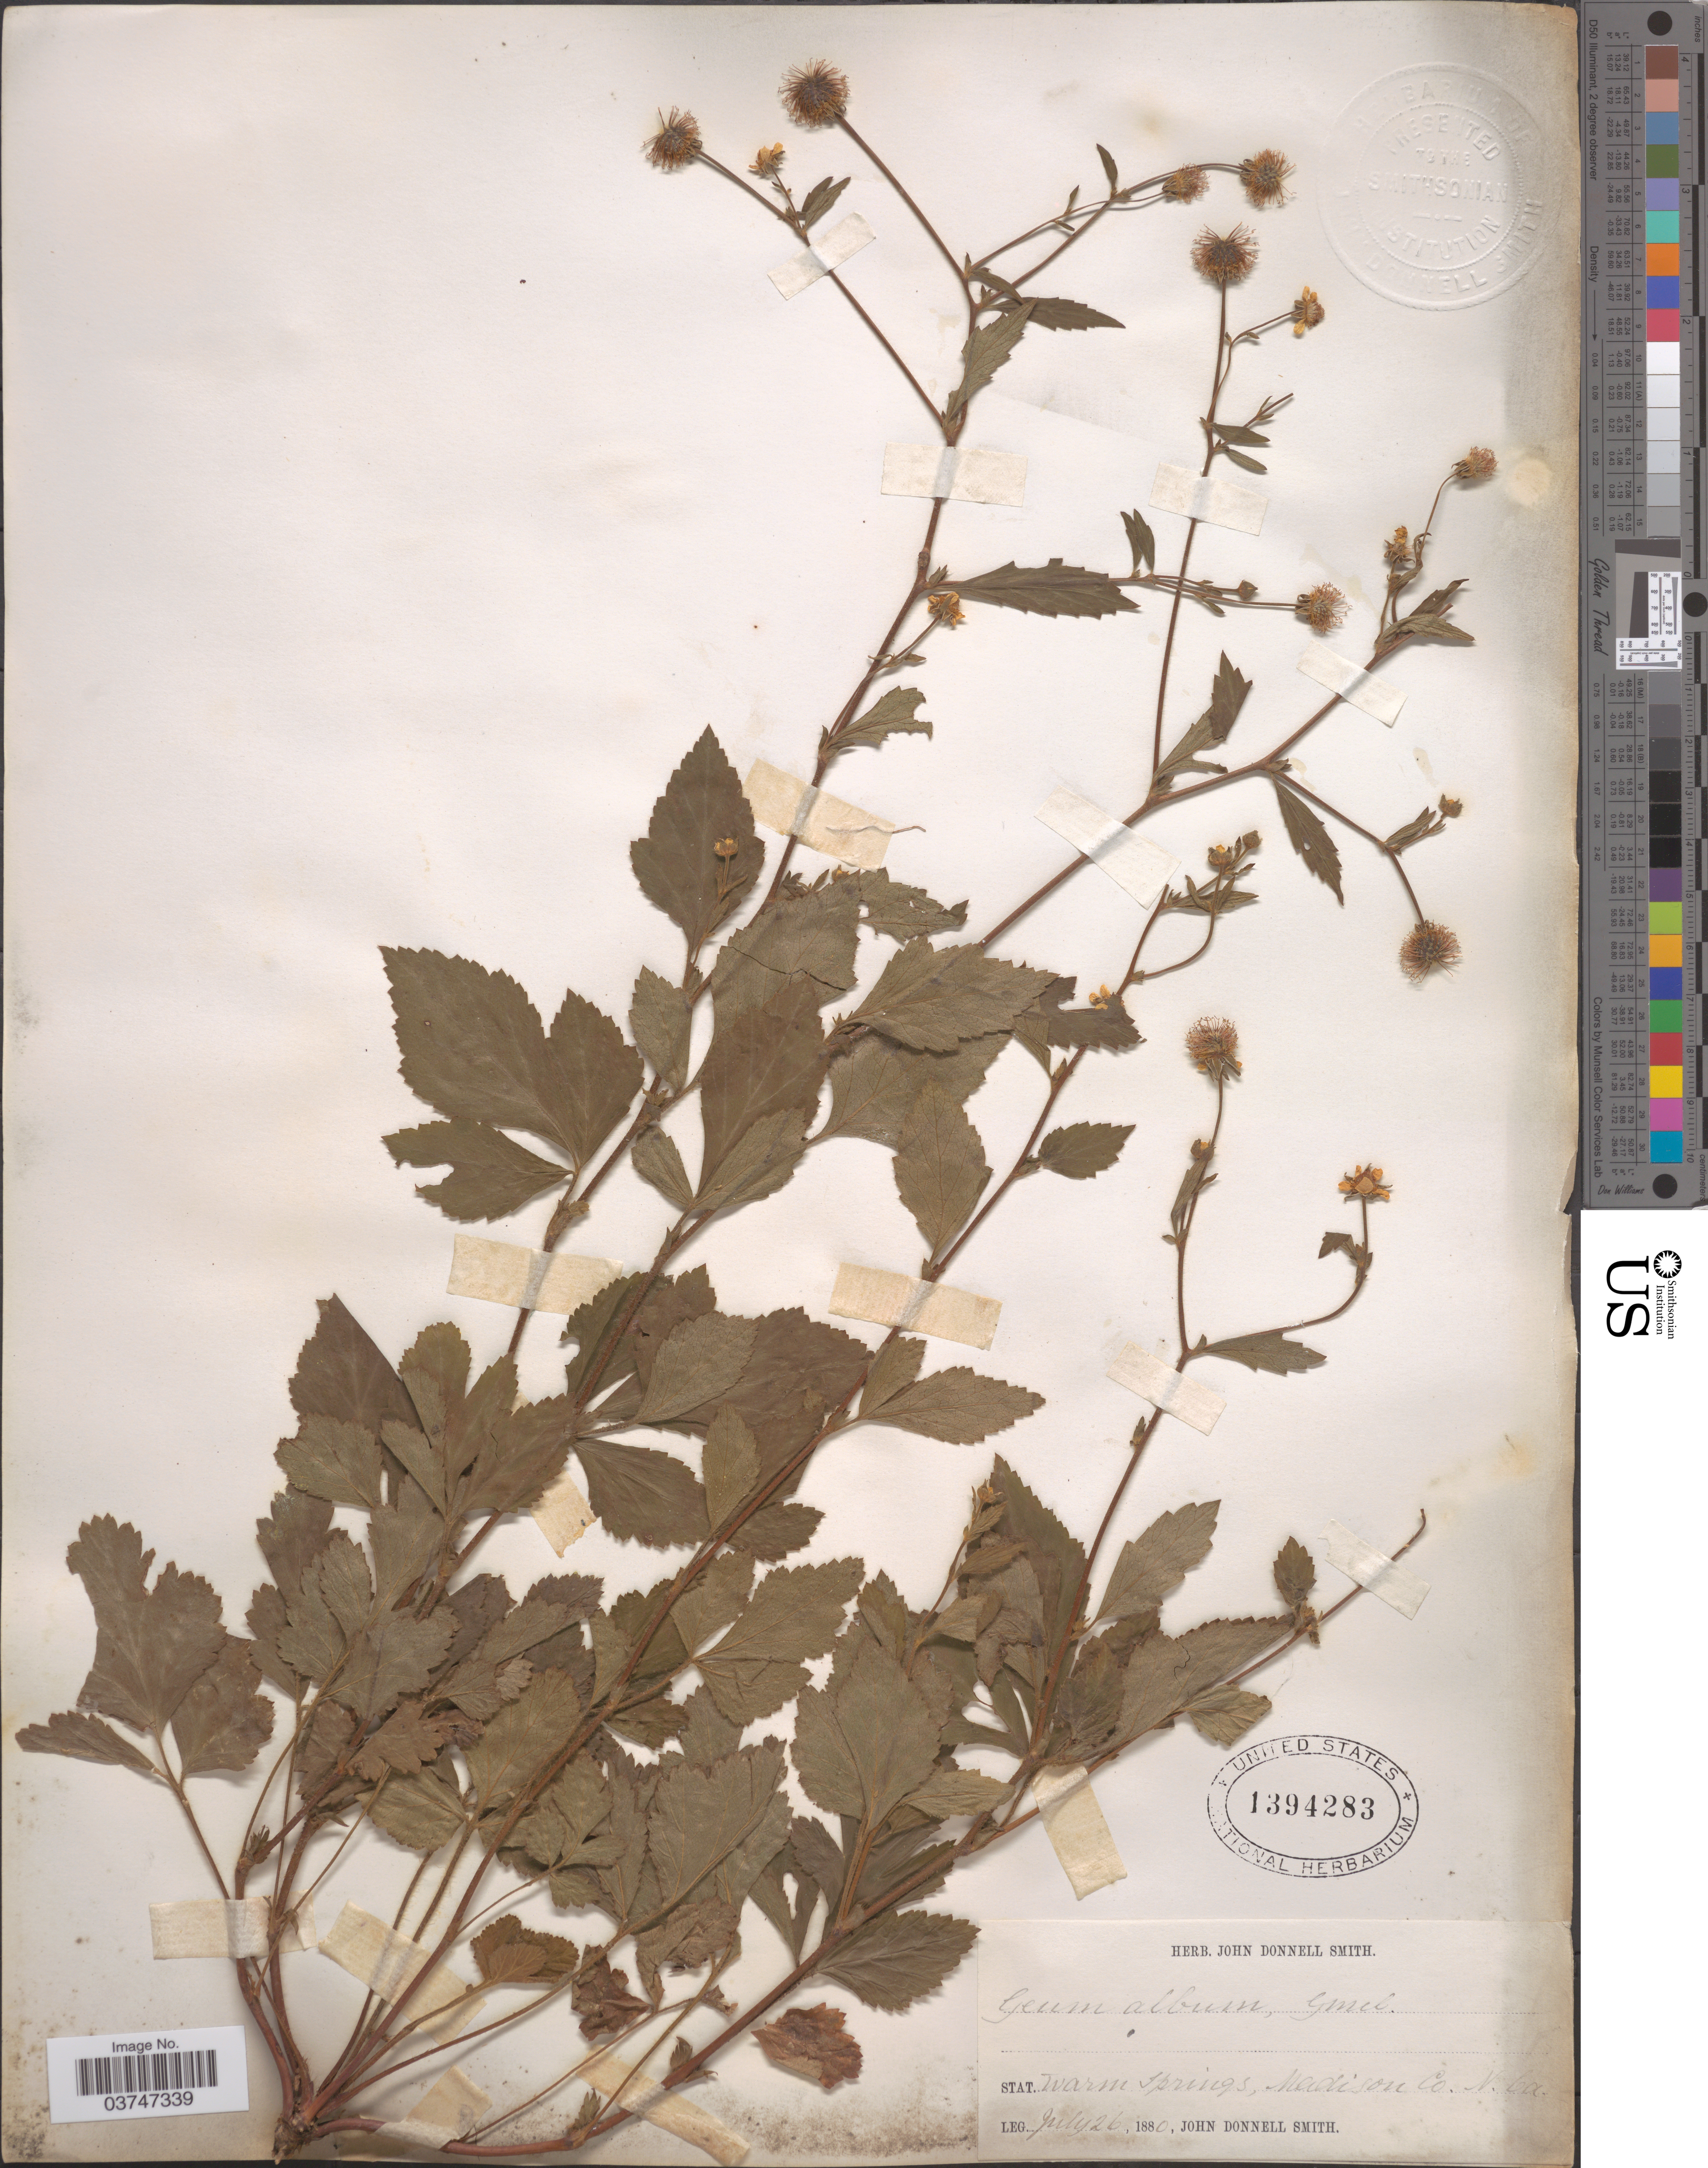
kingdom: Plantae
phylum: Tracheophyta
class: Magnoliopsida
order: Rosales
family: Rosaceae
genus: Geum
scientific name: Geum canadense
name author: Jacq.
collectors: J. Donnell Smith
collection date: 1880-07-26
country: United States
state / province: North Carolina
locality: Stat. Warm Springs, Madison Co.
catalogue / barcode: US 1394283